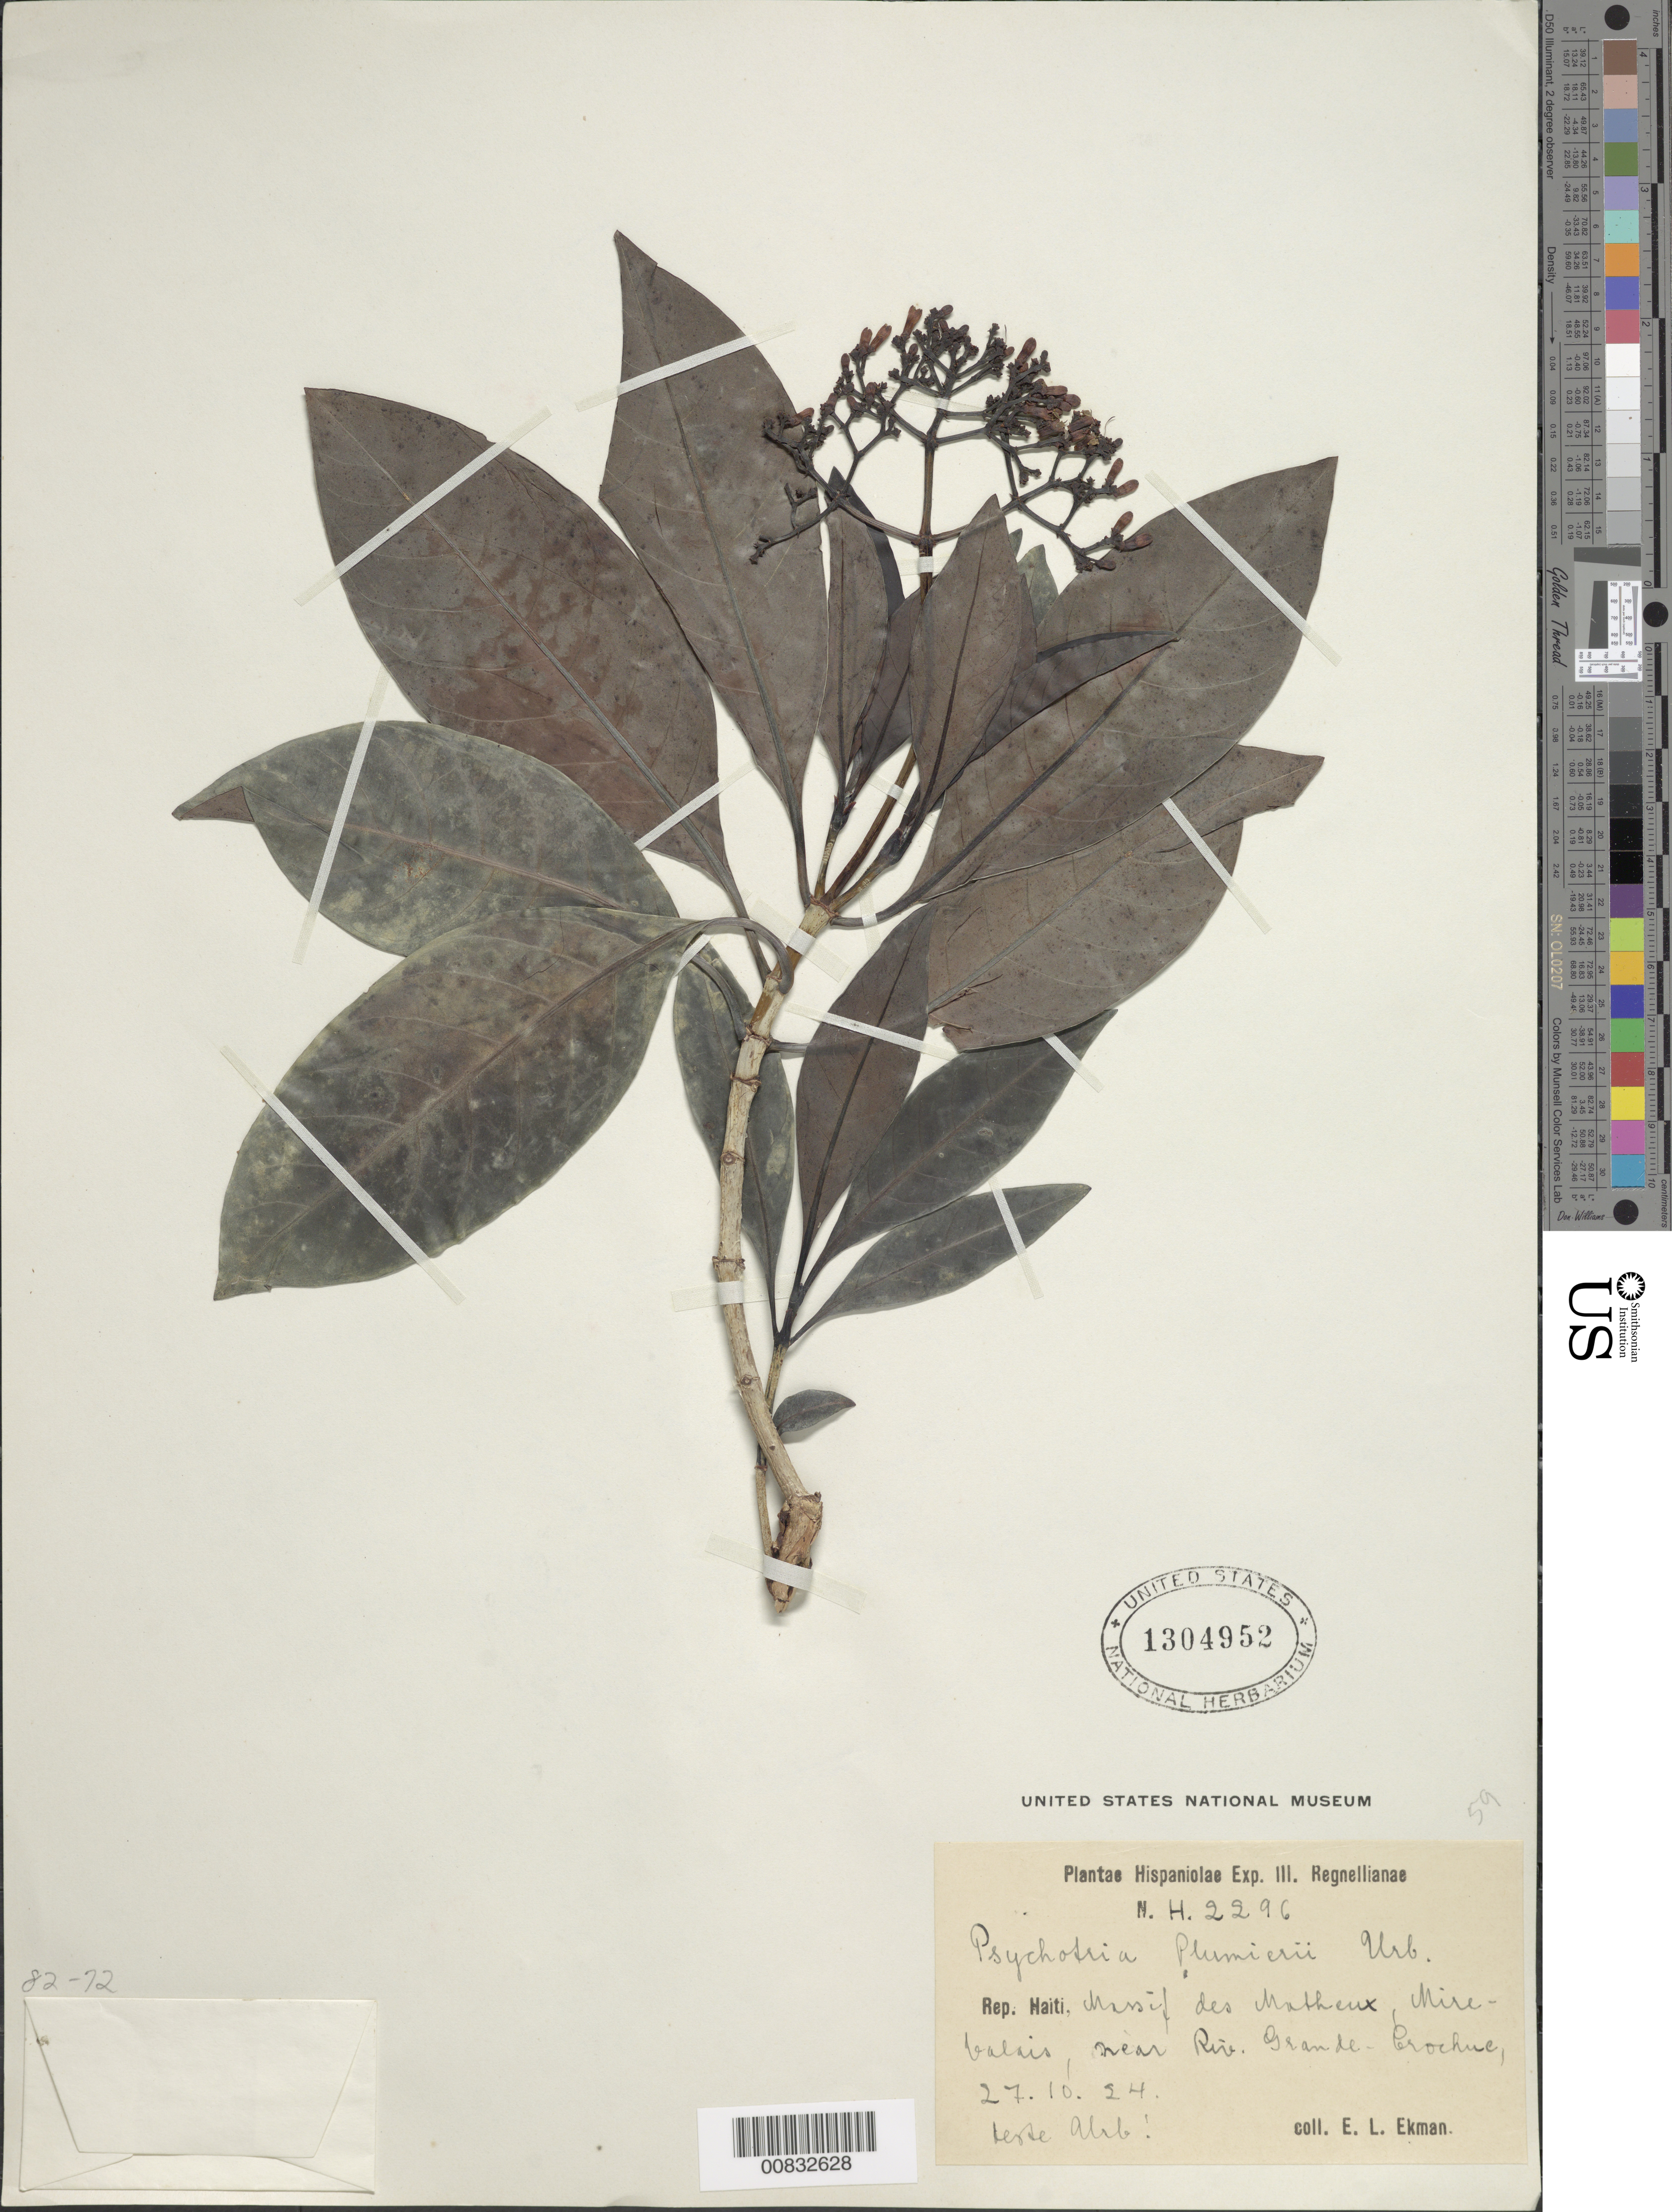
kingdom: Plantae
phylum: Tracheophyta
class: Magnoliopsida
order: Gentianales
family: Rubiaceae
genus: Psychotria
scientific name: Psychotria plumieri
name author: Urb.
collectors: E. L. Ekman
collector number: H 2296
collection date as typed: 27 Oct 1924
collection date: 1924-10-27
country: Haiti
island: Hispaniola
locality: Massif des Matheux, Mirebalais, near Riv. Grande-Crochue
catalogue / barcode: US 1304952